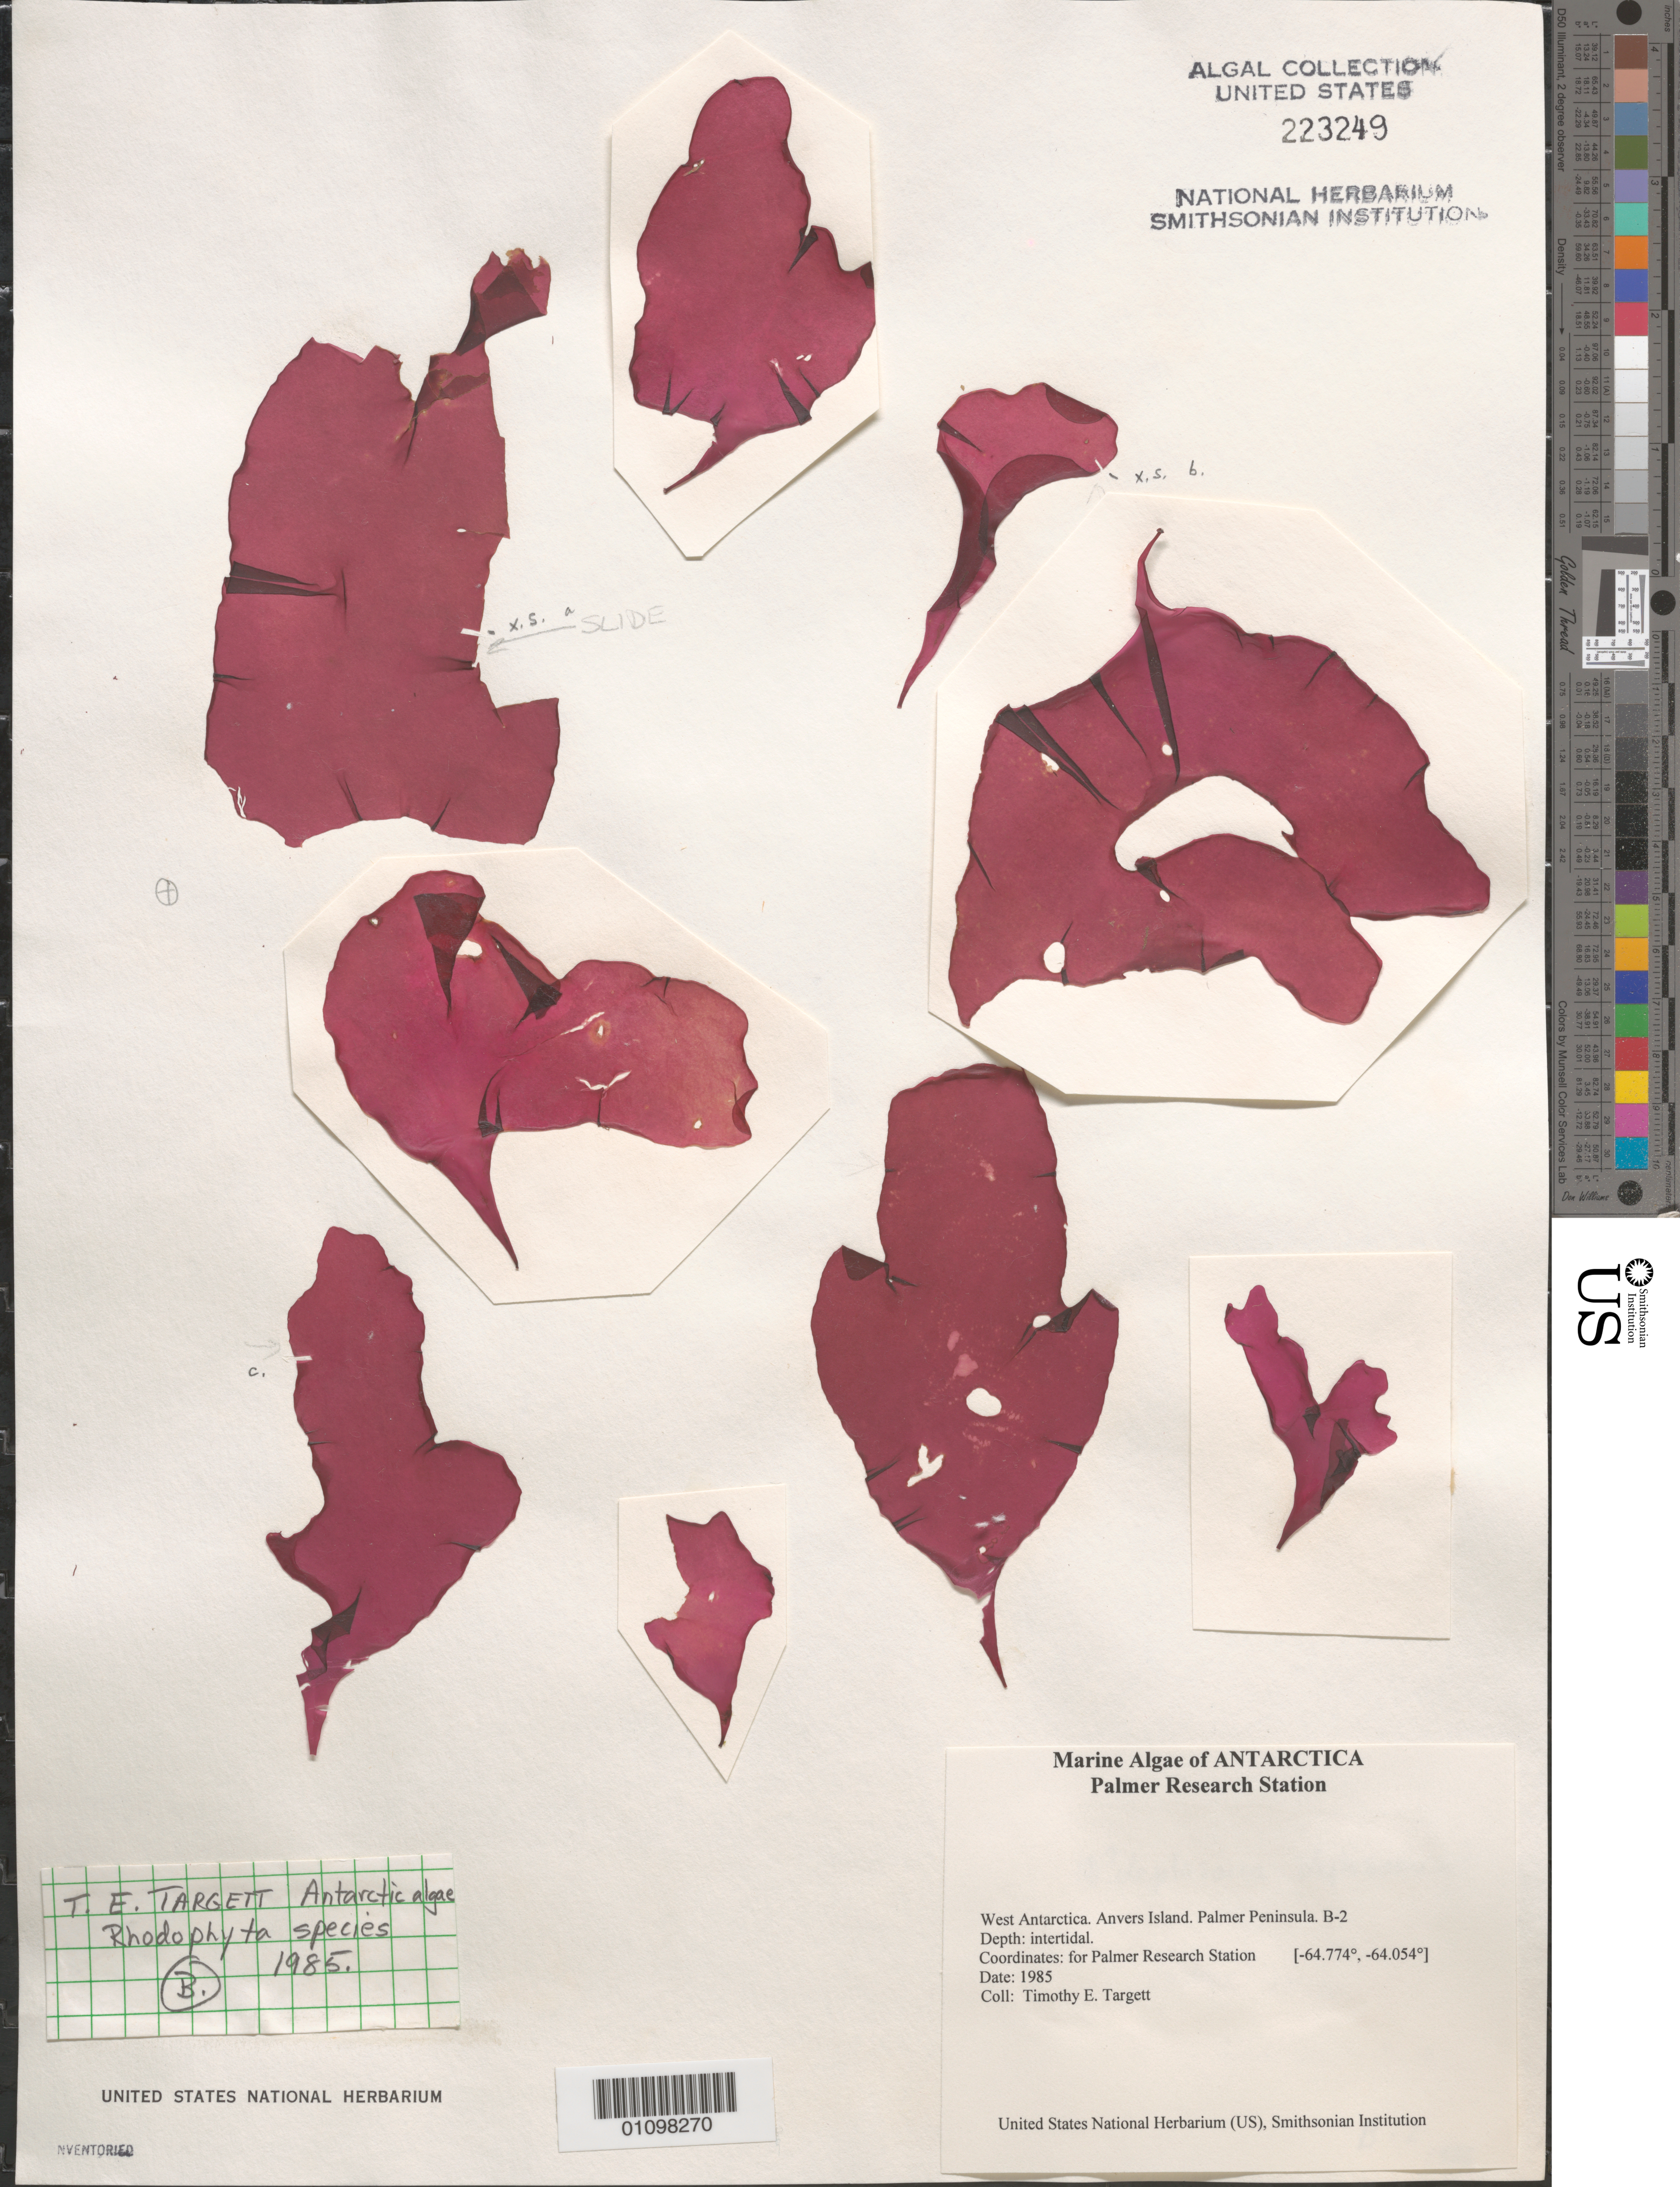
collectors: T. Targett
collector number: B-2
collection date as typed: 1985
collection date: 1985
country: Antarctica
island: Anvers Island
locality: West Antarctica, Palmer Peninsula, Palmer Research Station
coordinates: -64.774, -64.054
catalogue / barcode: US 223249